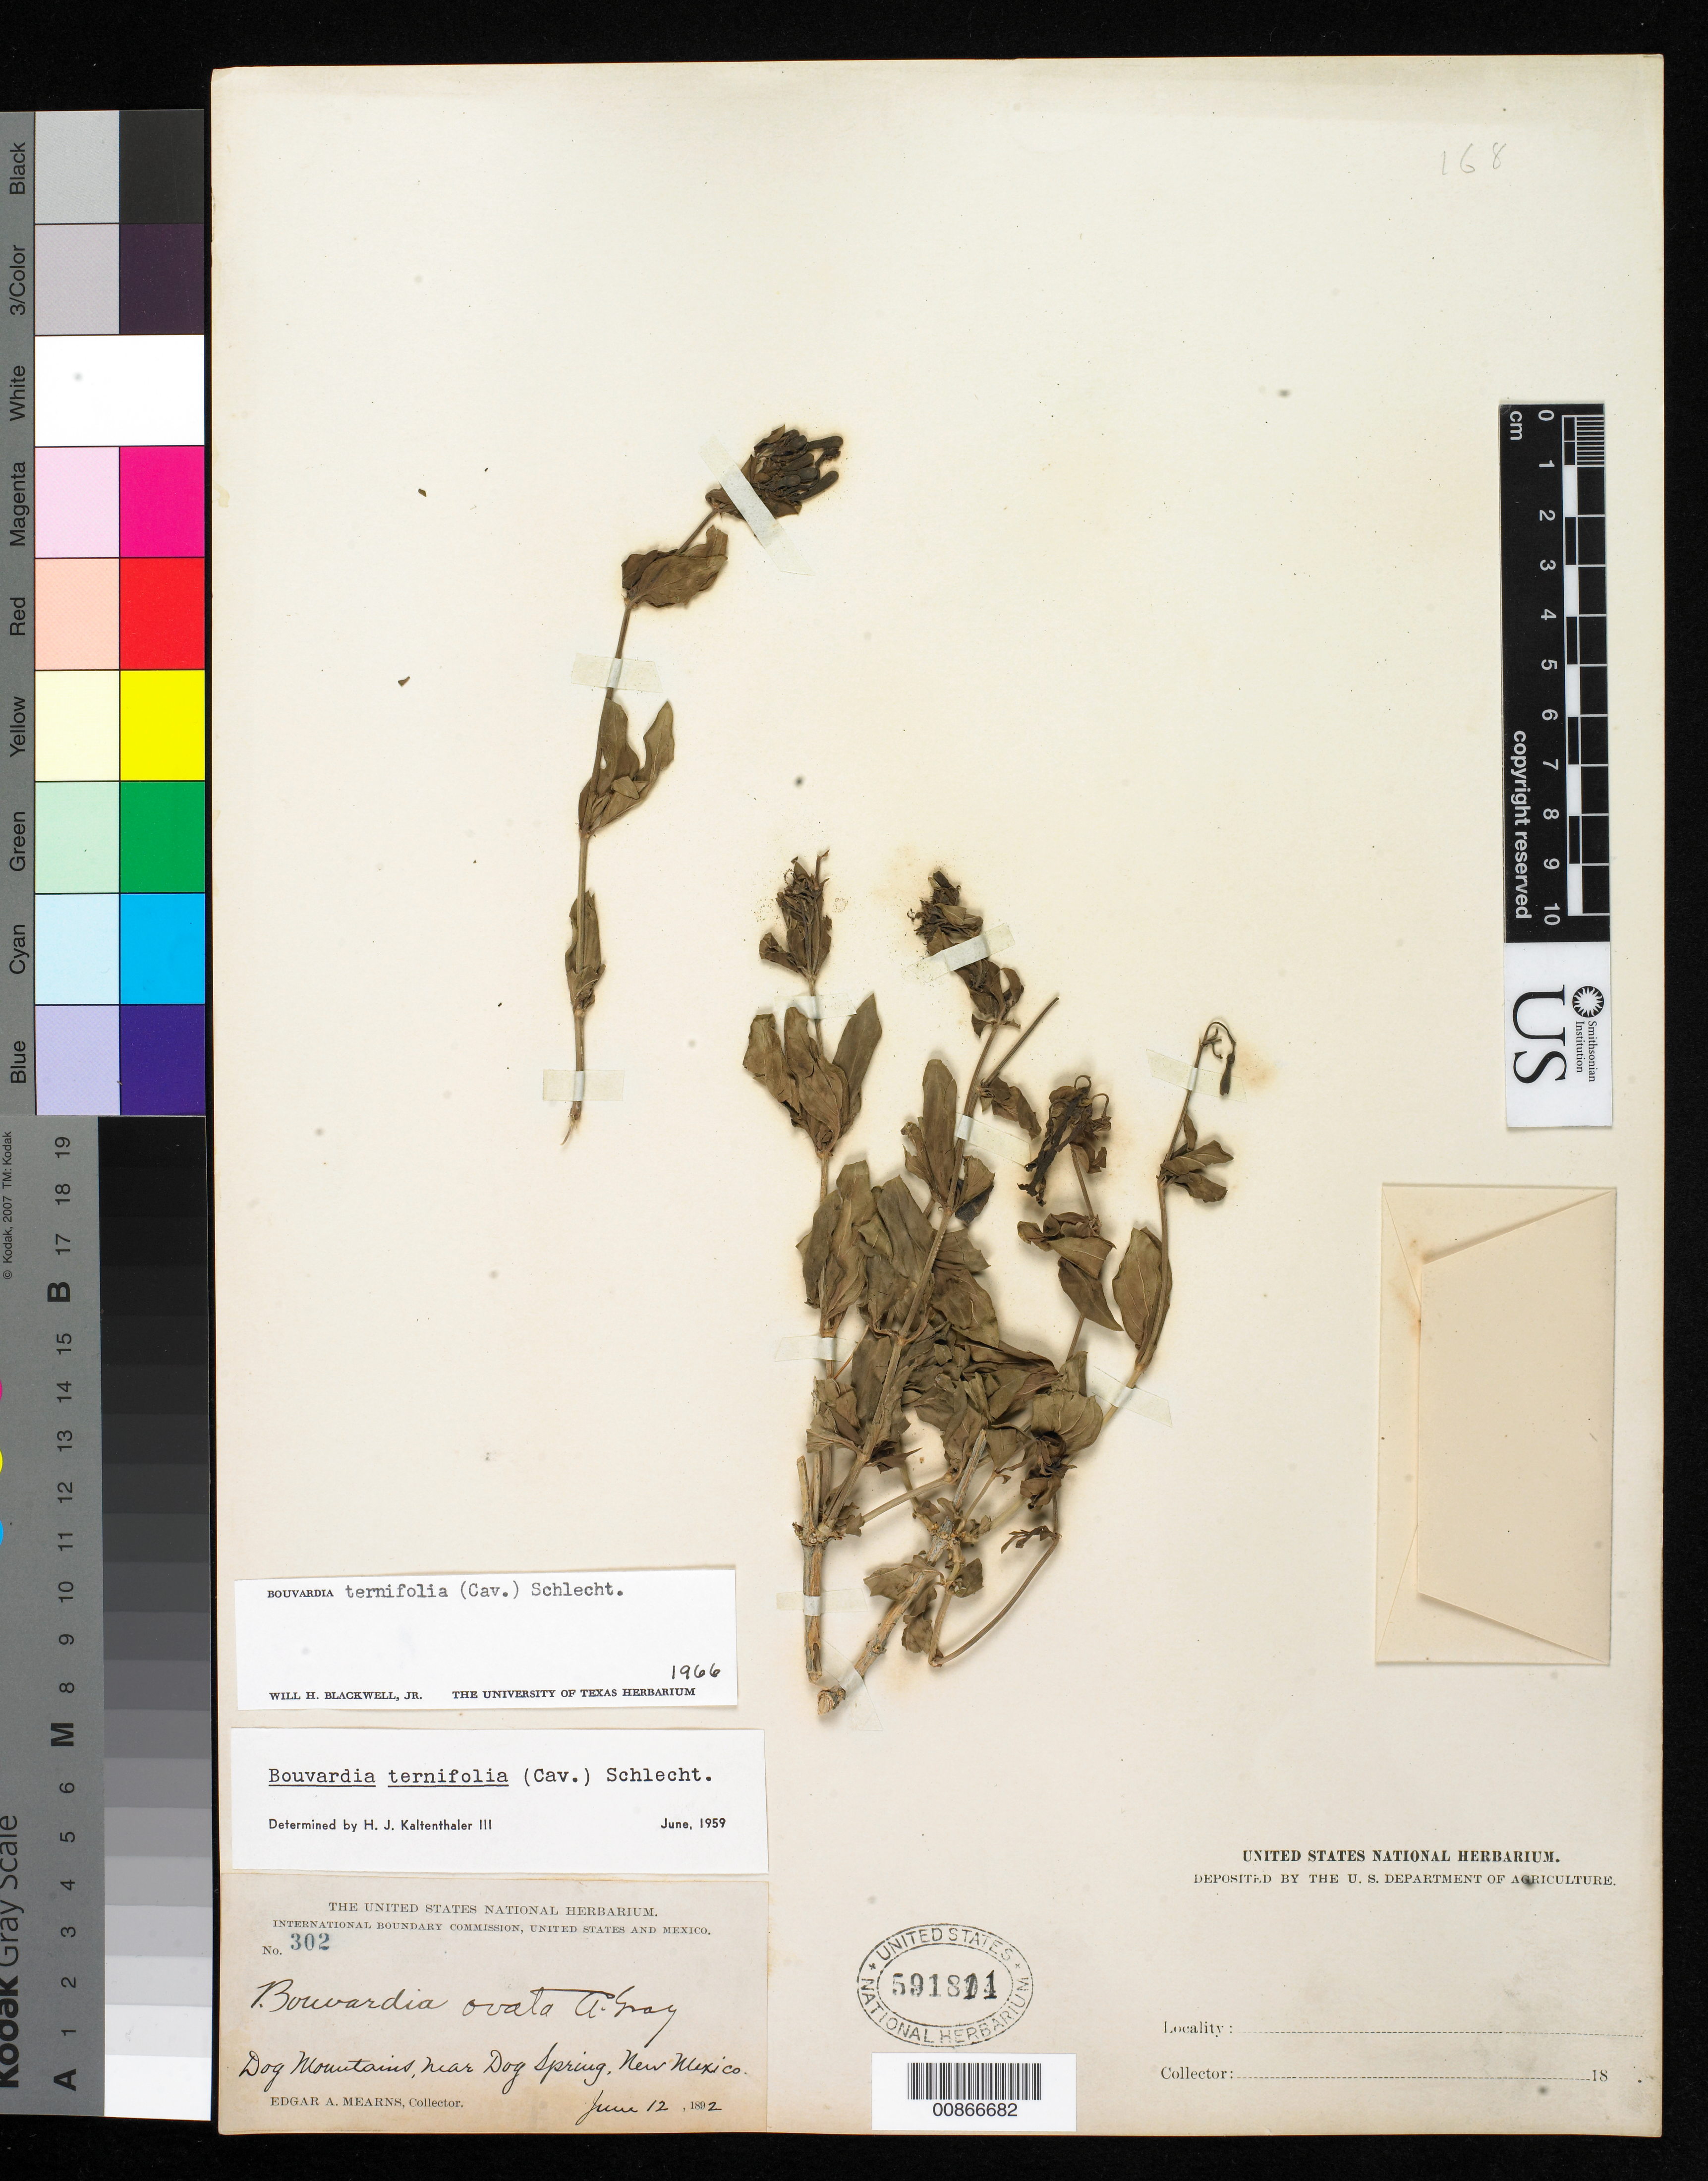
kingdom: Plantae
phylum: Tracheophyta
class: Magnoliopsida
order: Gentianales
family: Rubiaceae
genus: Bouvardia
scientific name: Bouvardia tenuifolia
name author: Standl.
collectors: E. A. Mearns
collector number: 302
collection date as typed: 12 Jun 1892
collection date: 1892-06-12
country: United States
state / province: New Mexico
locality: Dog Mountains, near Dog Spring, New Mexico.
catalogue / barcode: US 591811